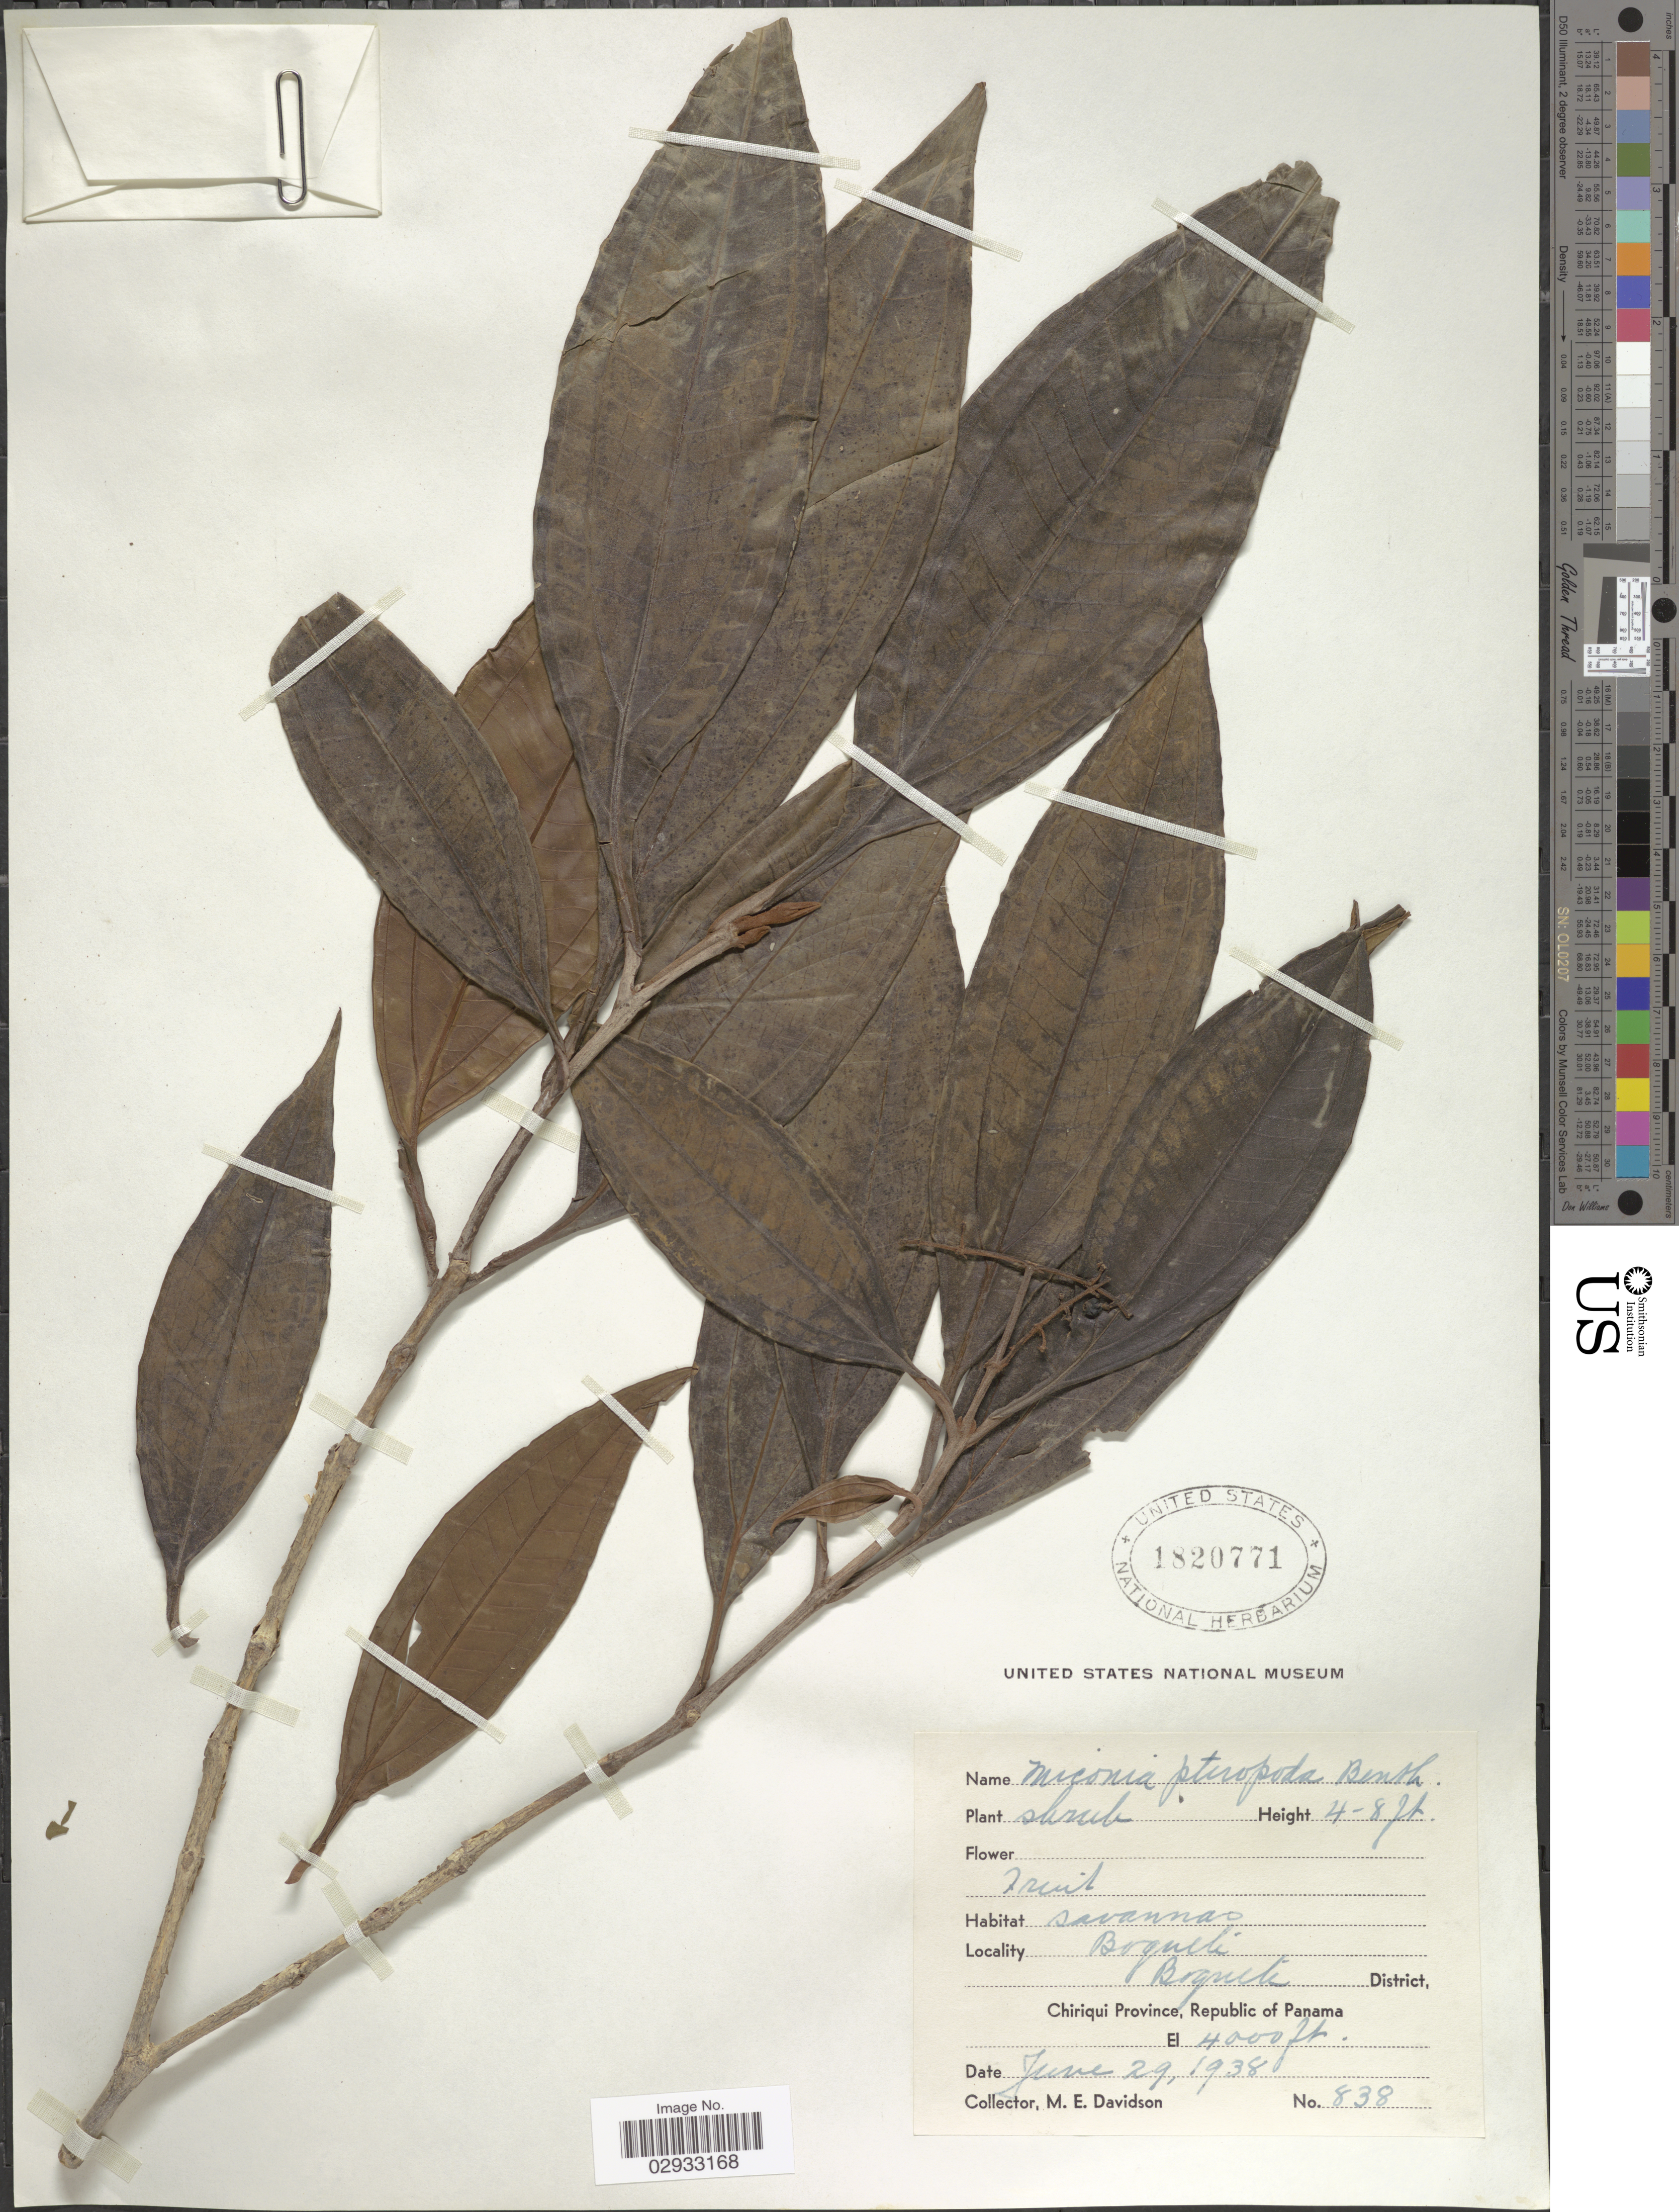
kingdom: Plantae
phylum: Tracheophyta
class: Magnoliopsida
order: Myrtales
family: Melastomataceae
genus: Miconia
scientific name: Miconia pteropoda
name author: Benth.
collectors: M. E. Davidson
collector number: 838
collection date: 1938-06-29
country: Panama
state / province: Chiriqui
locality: Boquete. Boquete District, Chiriqui Province, Republic of Panama.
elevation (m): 1219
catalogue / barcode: US 1820771